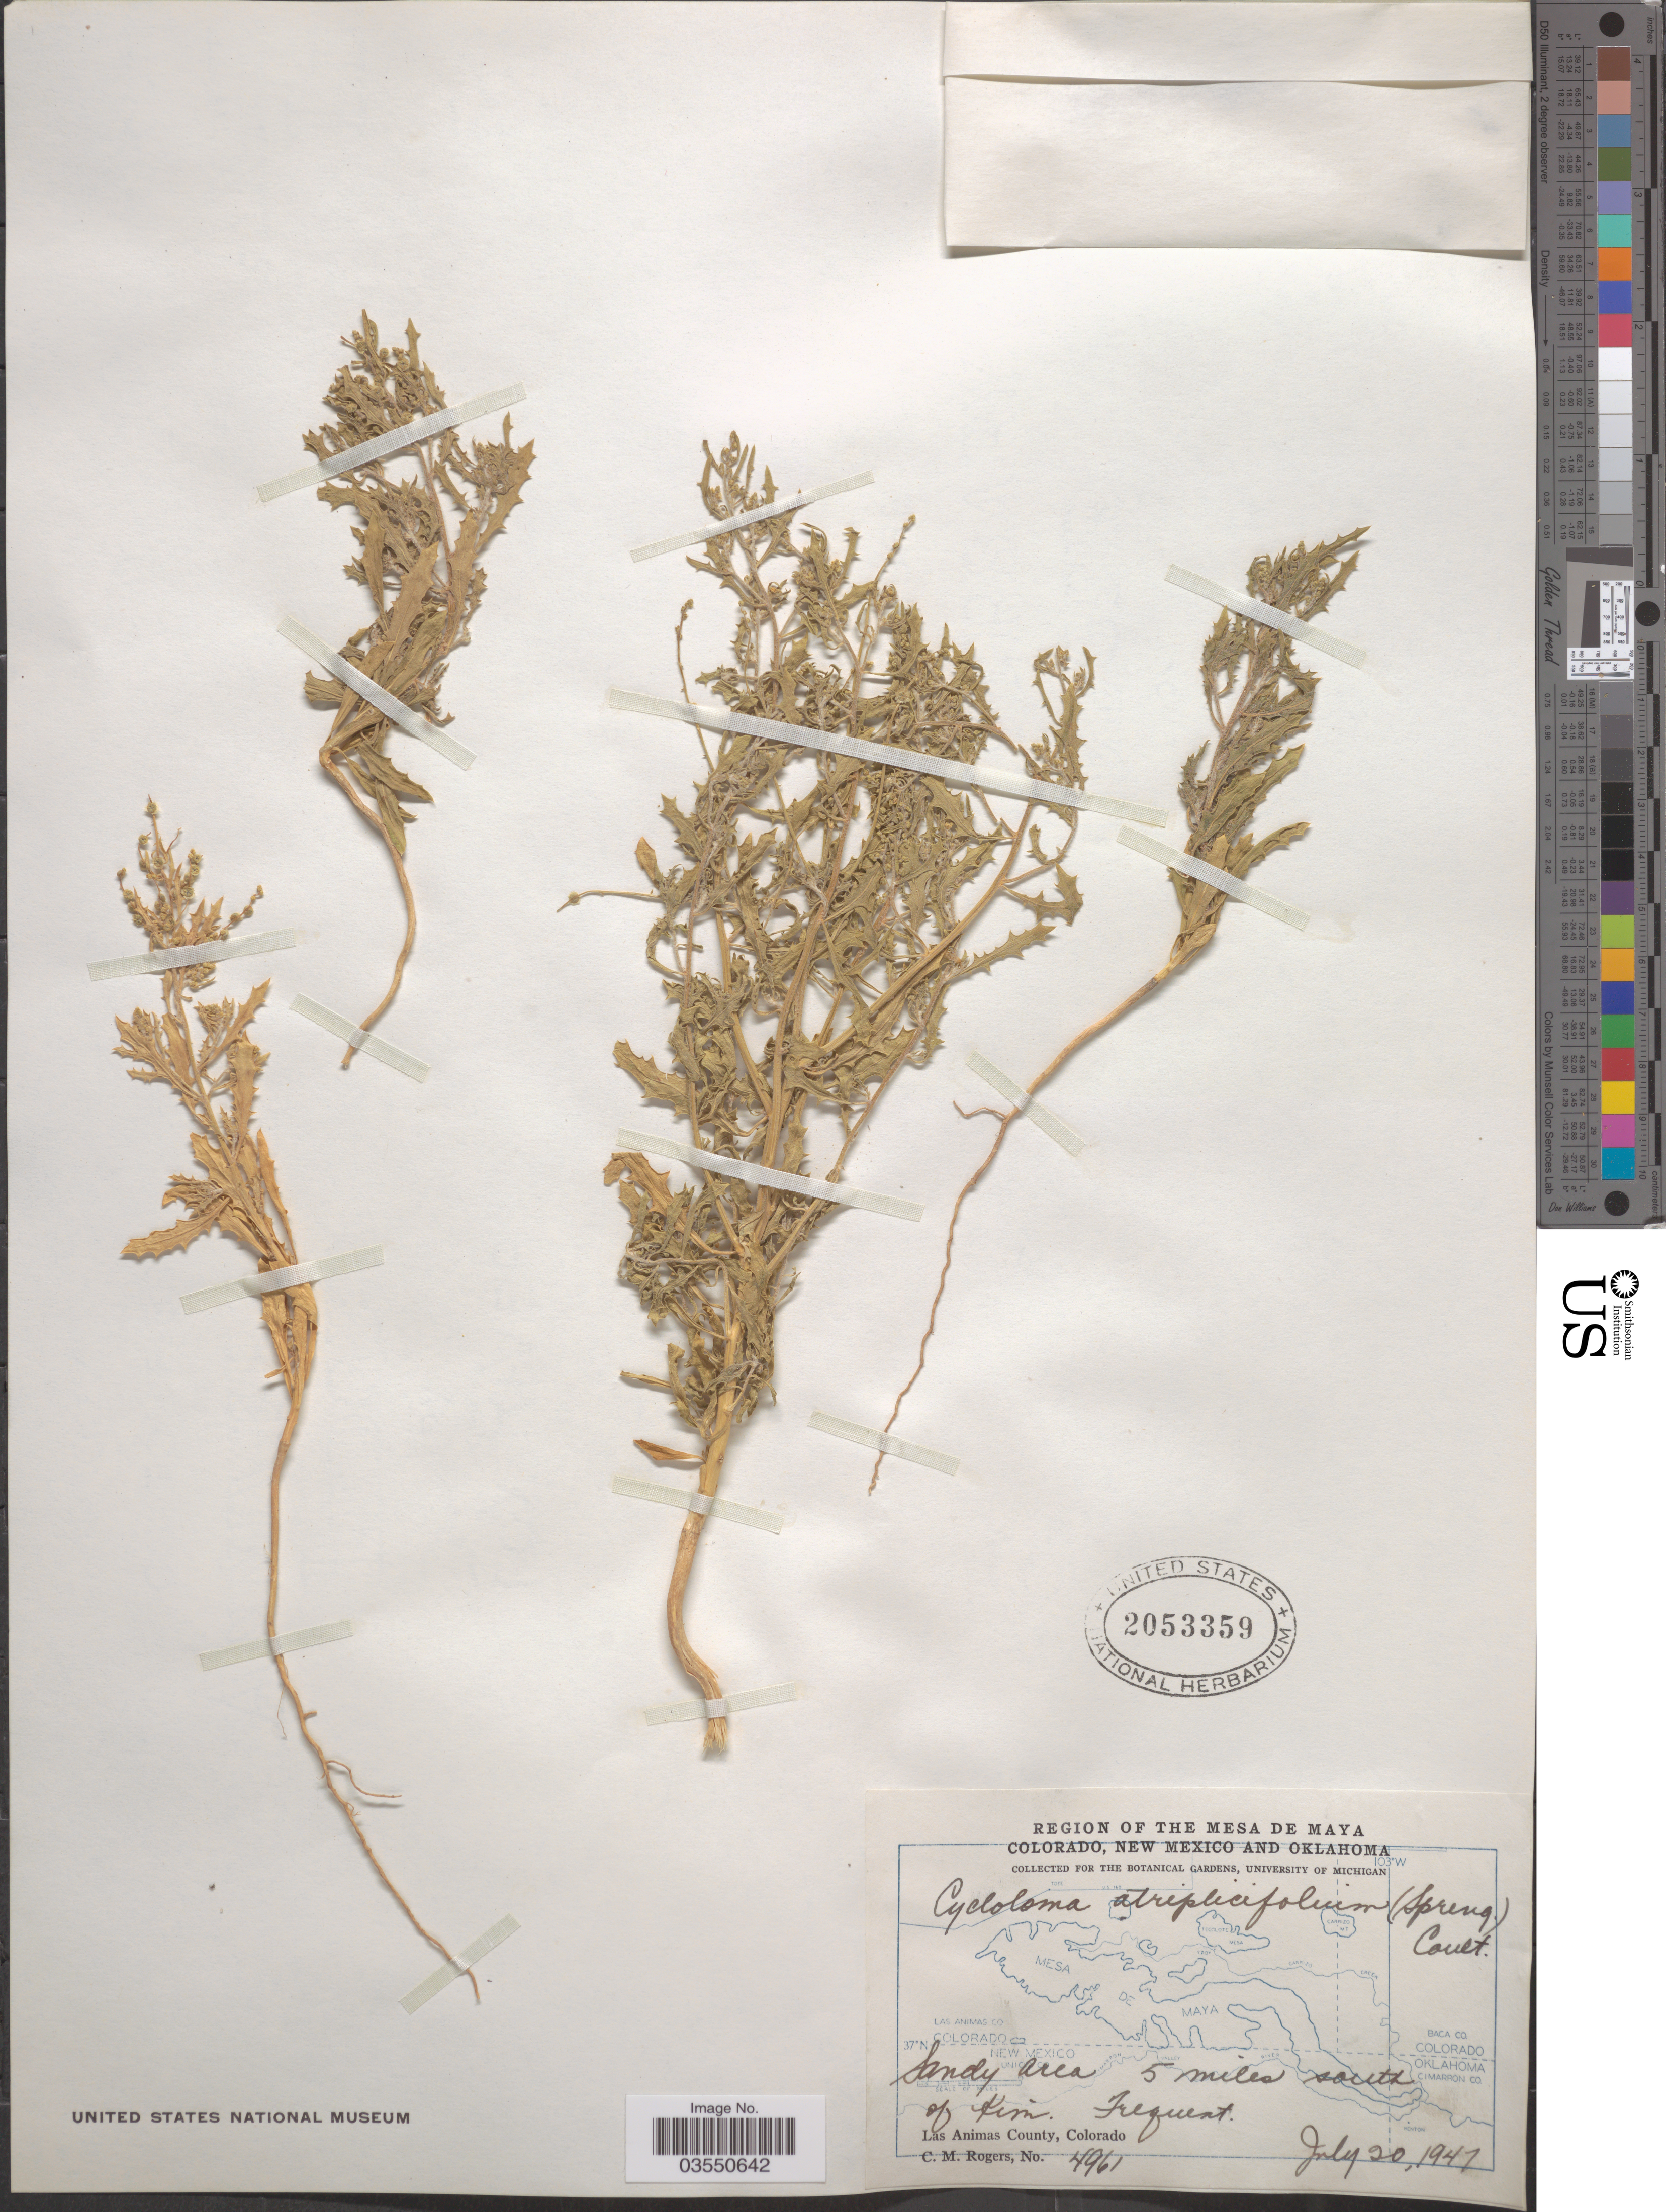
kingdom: Plantae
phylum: Tracheophyta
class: Magnoliopsida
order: Caryophyllales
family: Amaranthaceae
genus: Dysphania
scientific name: Dysphania atriplicifolia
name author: (Spreng.) G. Kadereit et al.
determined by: U.S. National Herbarium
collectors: C. M. Rogers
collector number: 4961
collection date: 1947-07-20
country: United States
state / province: Colorado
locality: The Mesa de Maya. Sandy area 5 miles south of Kim. Las Animas County.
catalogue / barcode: US 2053359